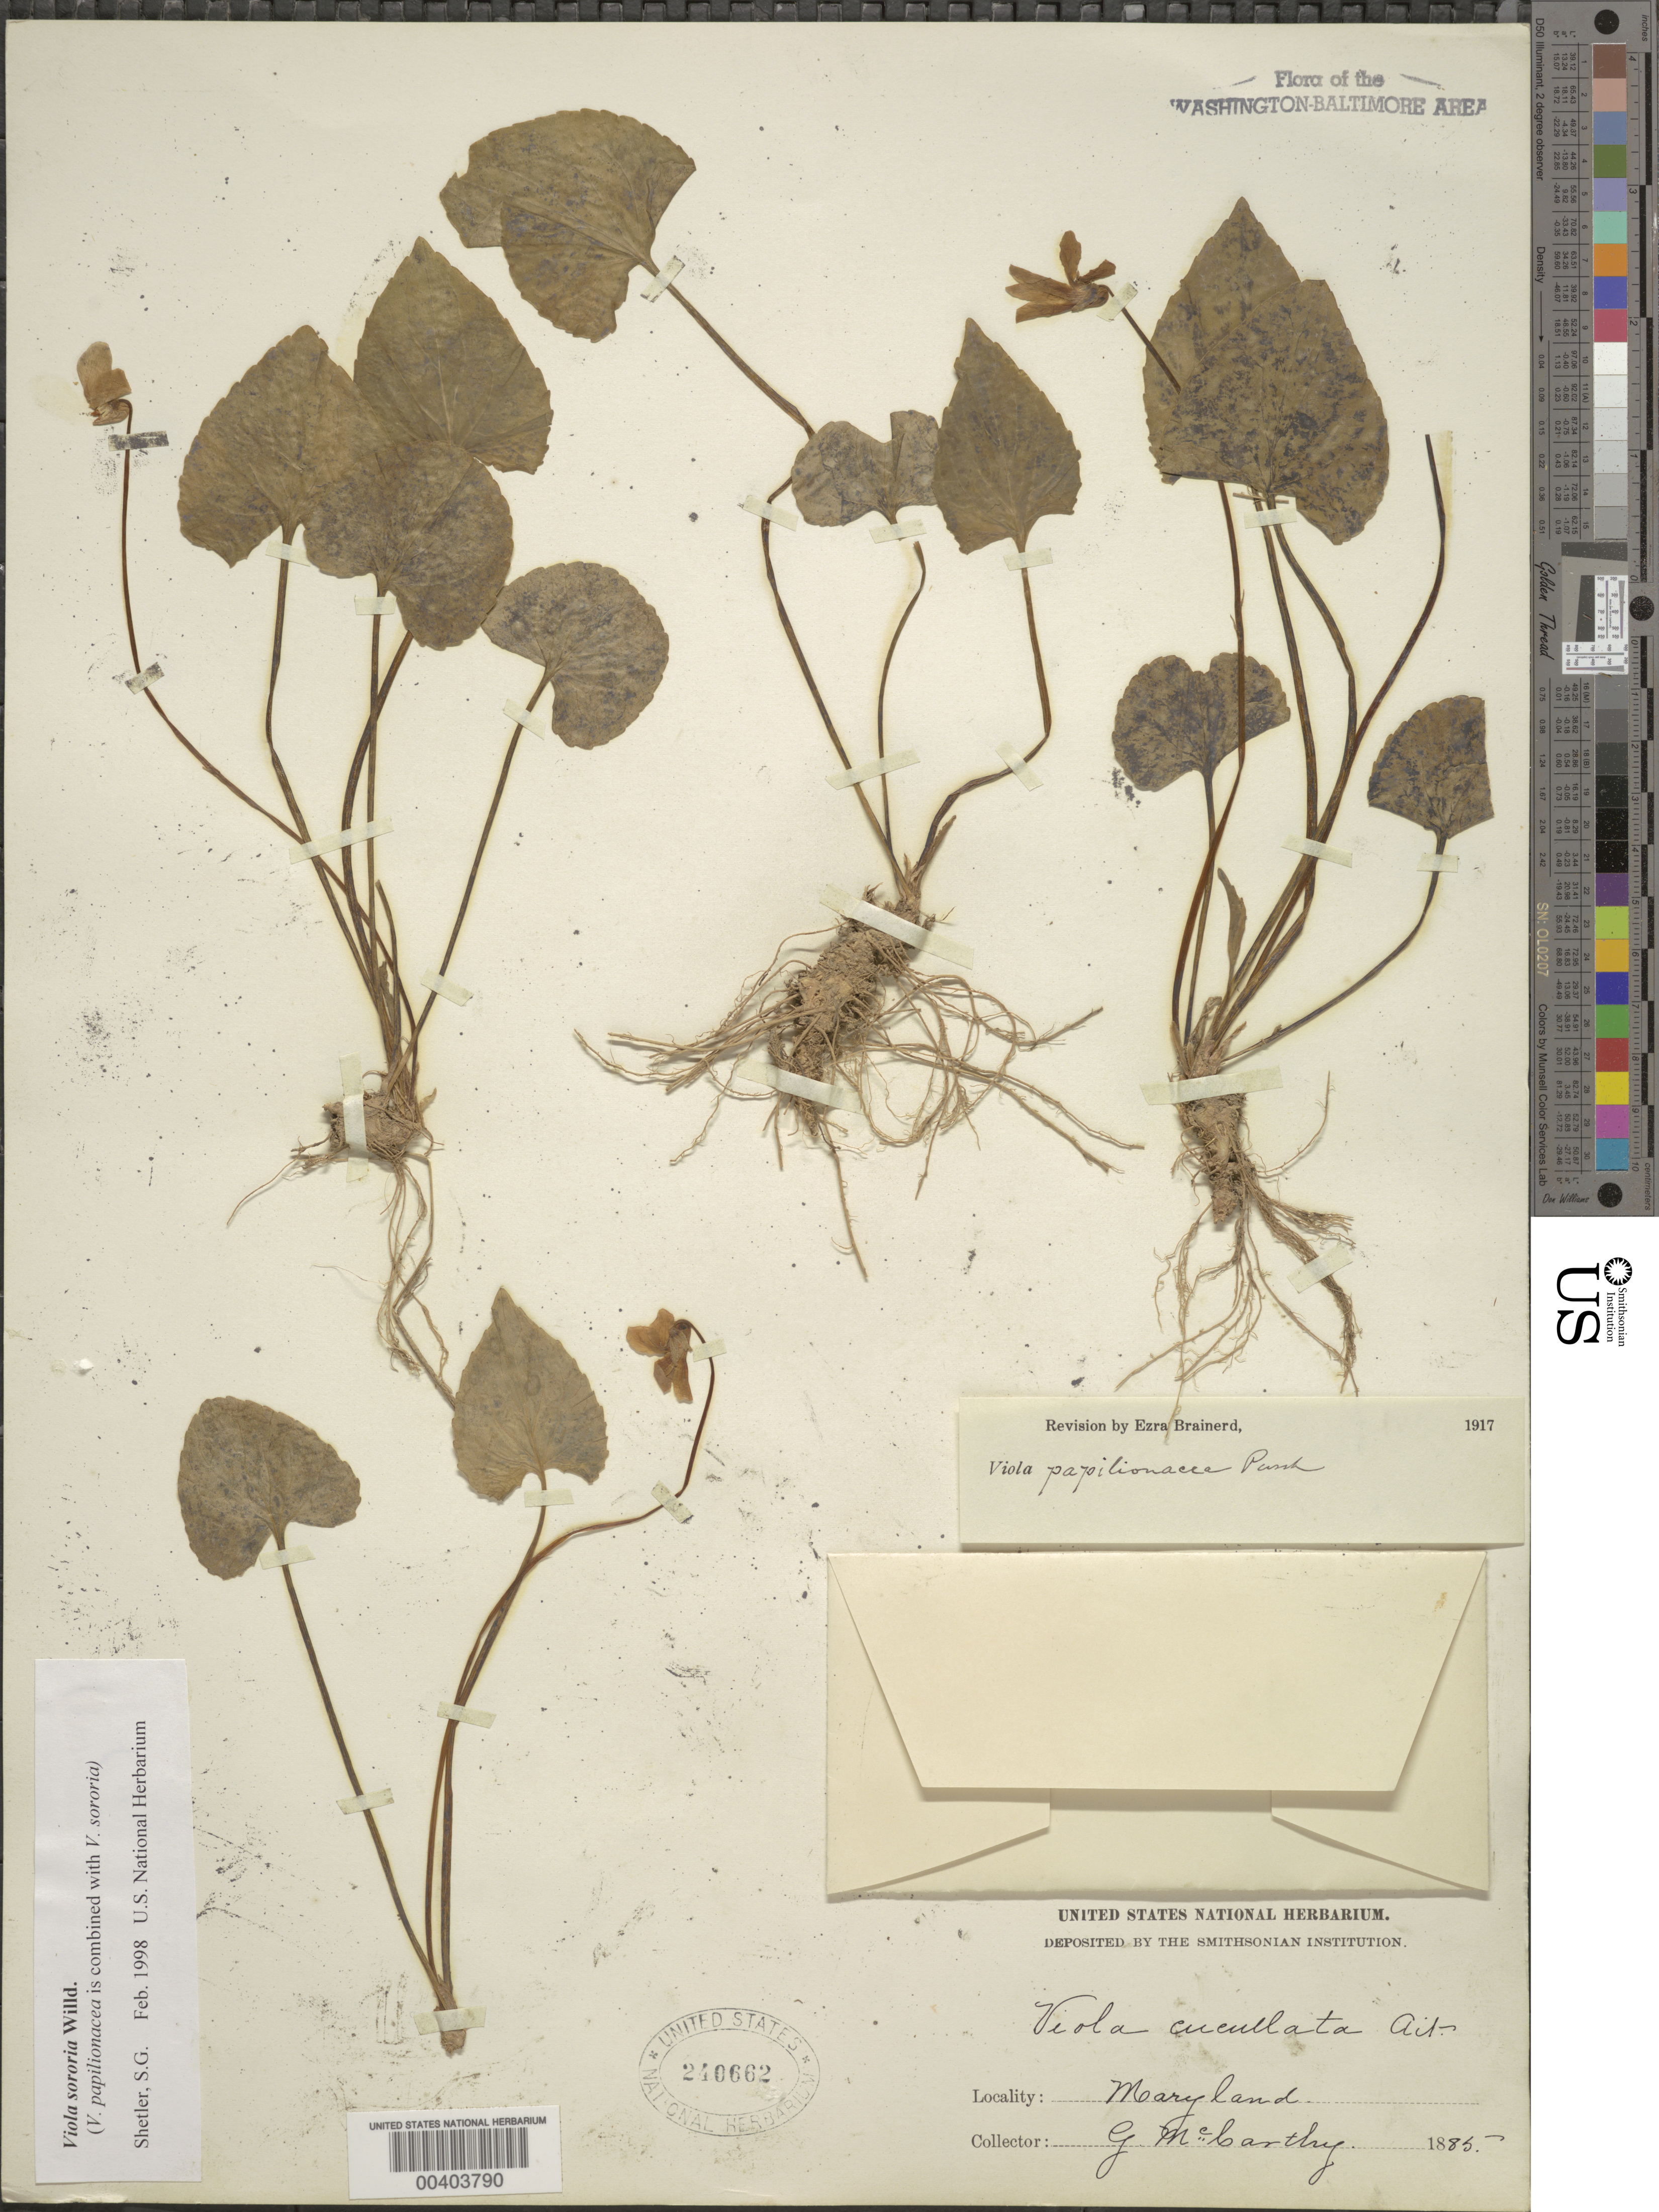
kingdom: Plantae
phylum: Tracheophyta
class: Magnoliopsida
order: Malpighiales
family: Violaceae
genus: Viola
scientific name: Viola sororia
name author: Willd.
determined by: Shetler, Stanwyn G., (US), NMNH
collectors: G. McCarthy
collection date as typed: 1885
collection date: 1885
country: United States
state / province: Maryland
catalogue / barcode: US 240662